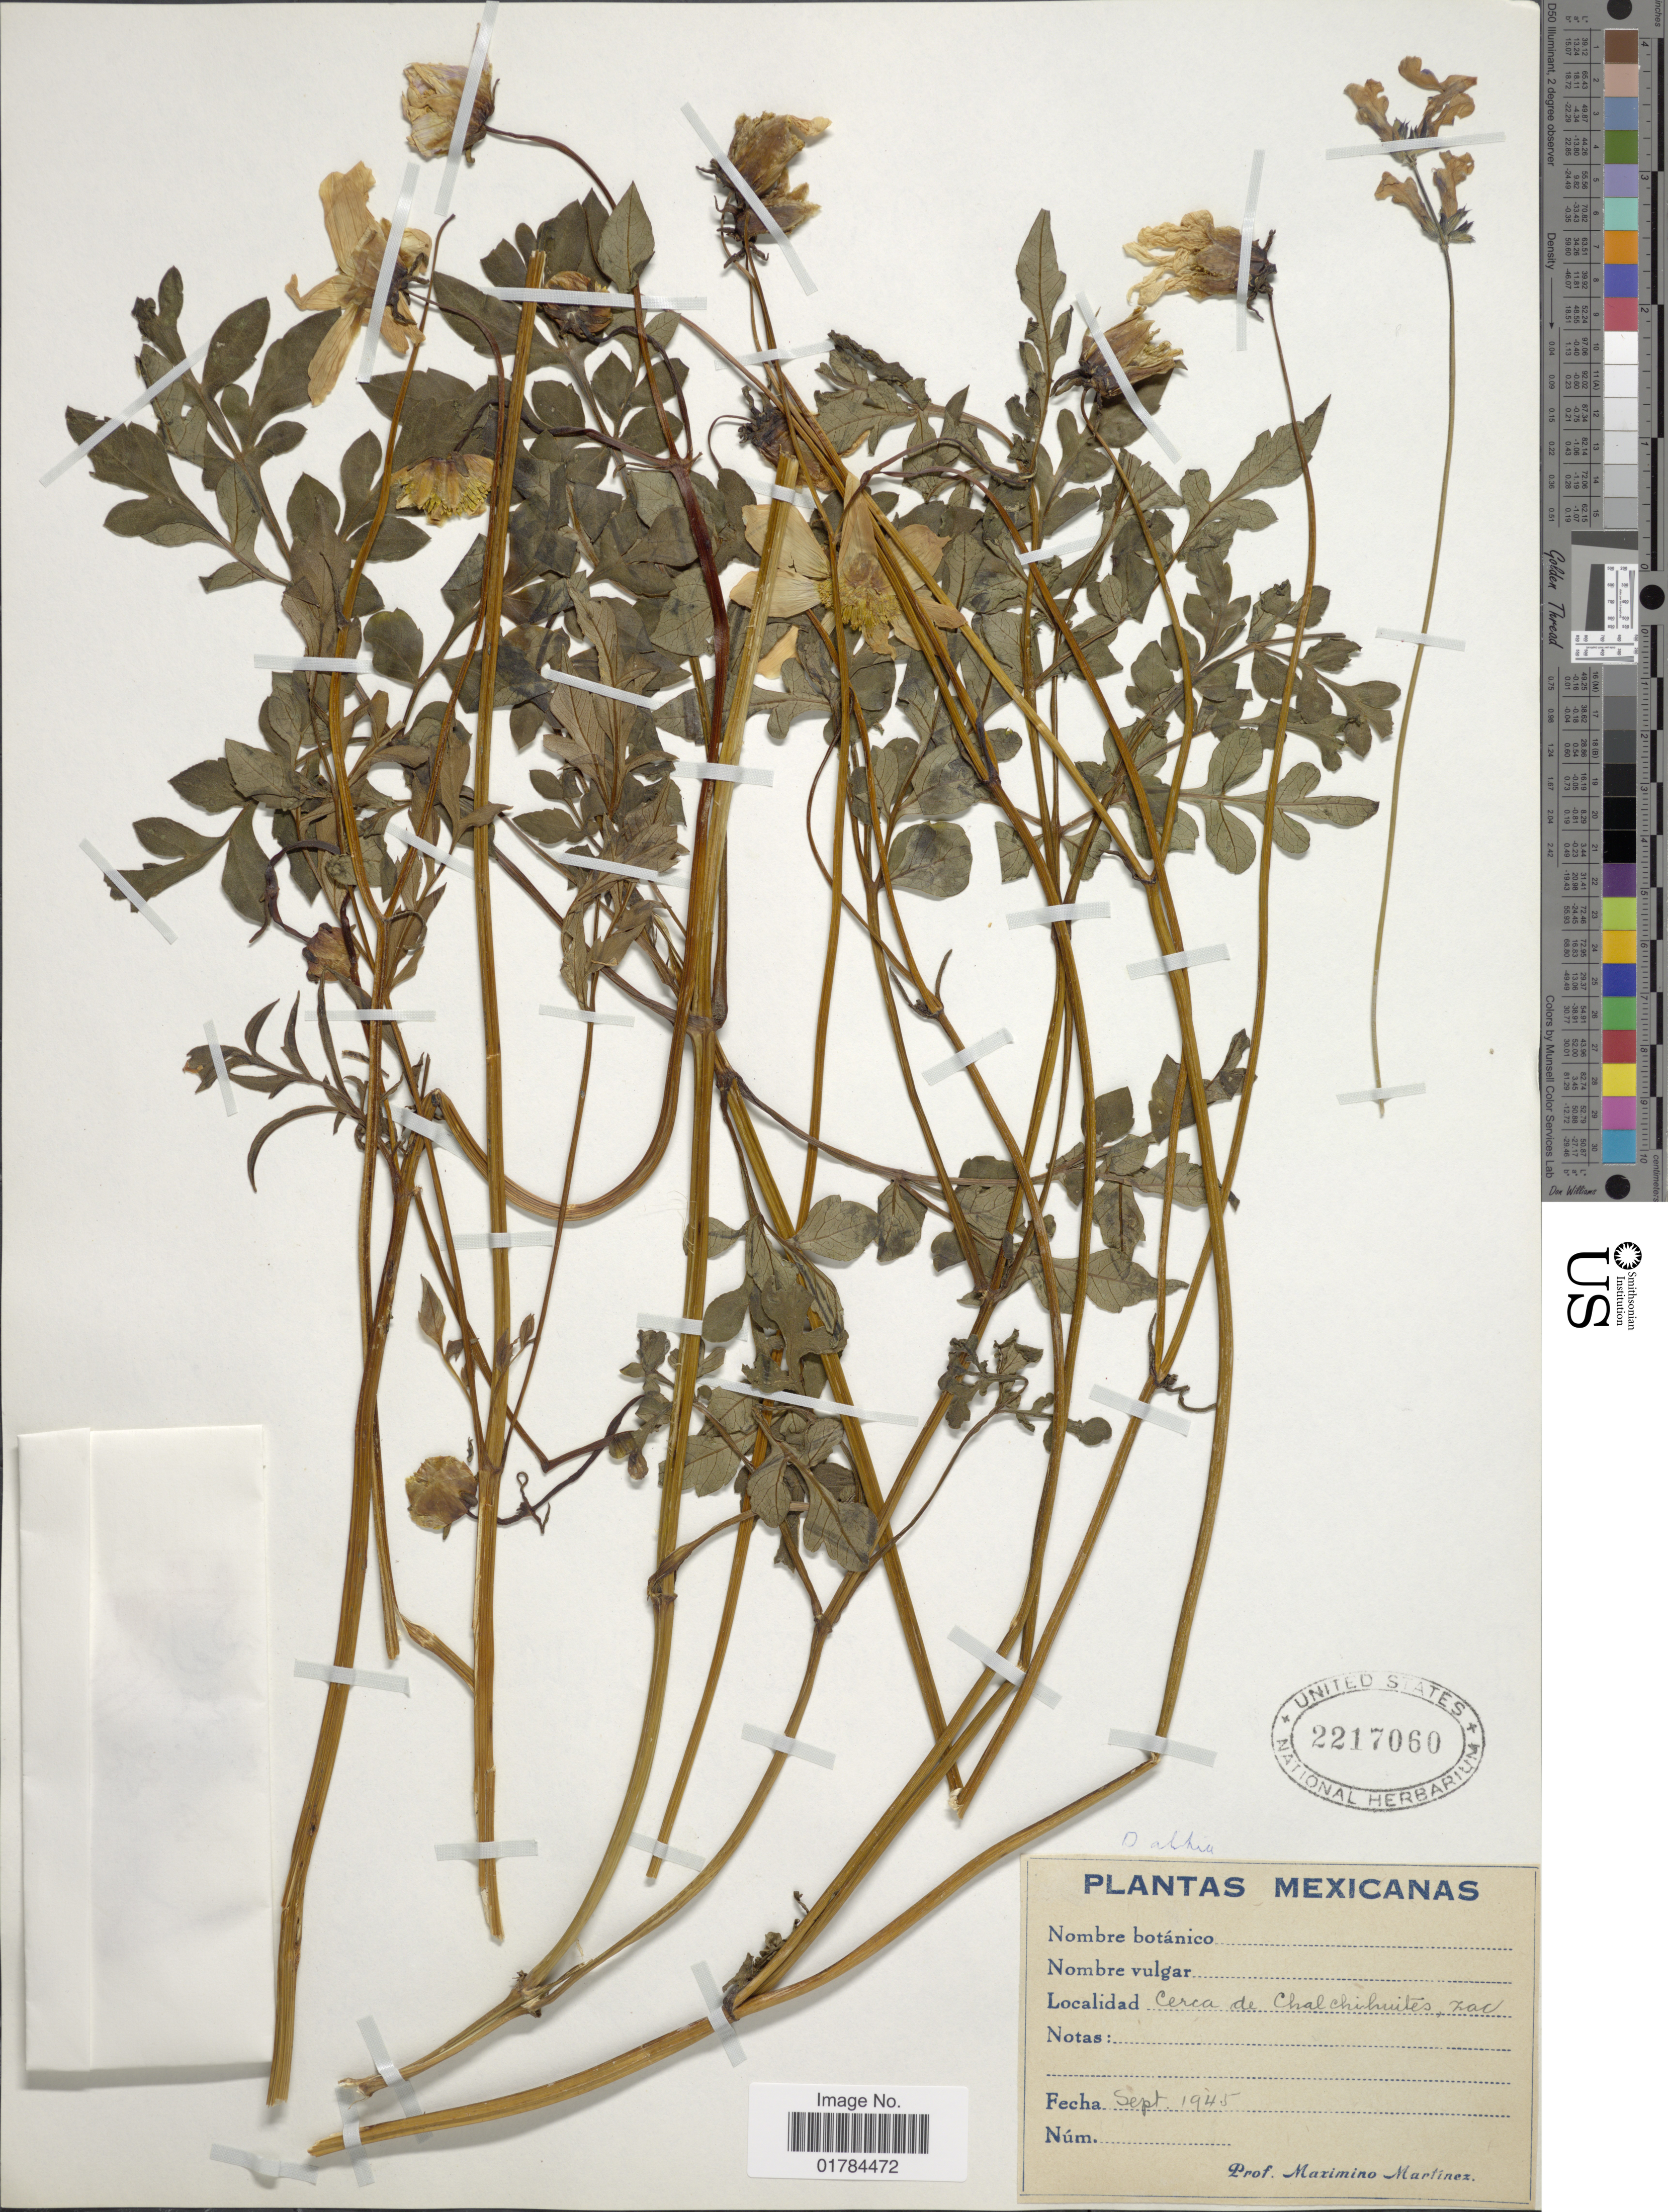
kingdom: Plantae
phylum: Tracheophyta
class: Magnoliopsida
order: Asterales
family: Asteraceae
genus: Dahlia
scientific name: Dahlia sp.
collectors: M. Martinez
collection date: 1945-09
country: Mexico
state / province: Zacatecas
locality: Cerca de Chalchihuites. Zac.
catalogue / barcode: US 2217060